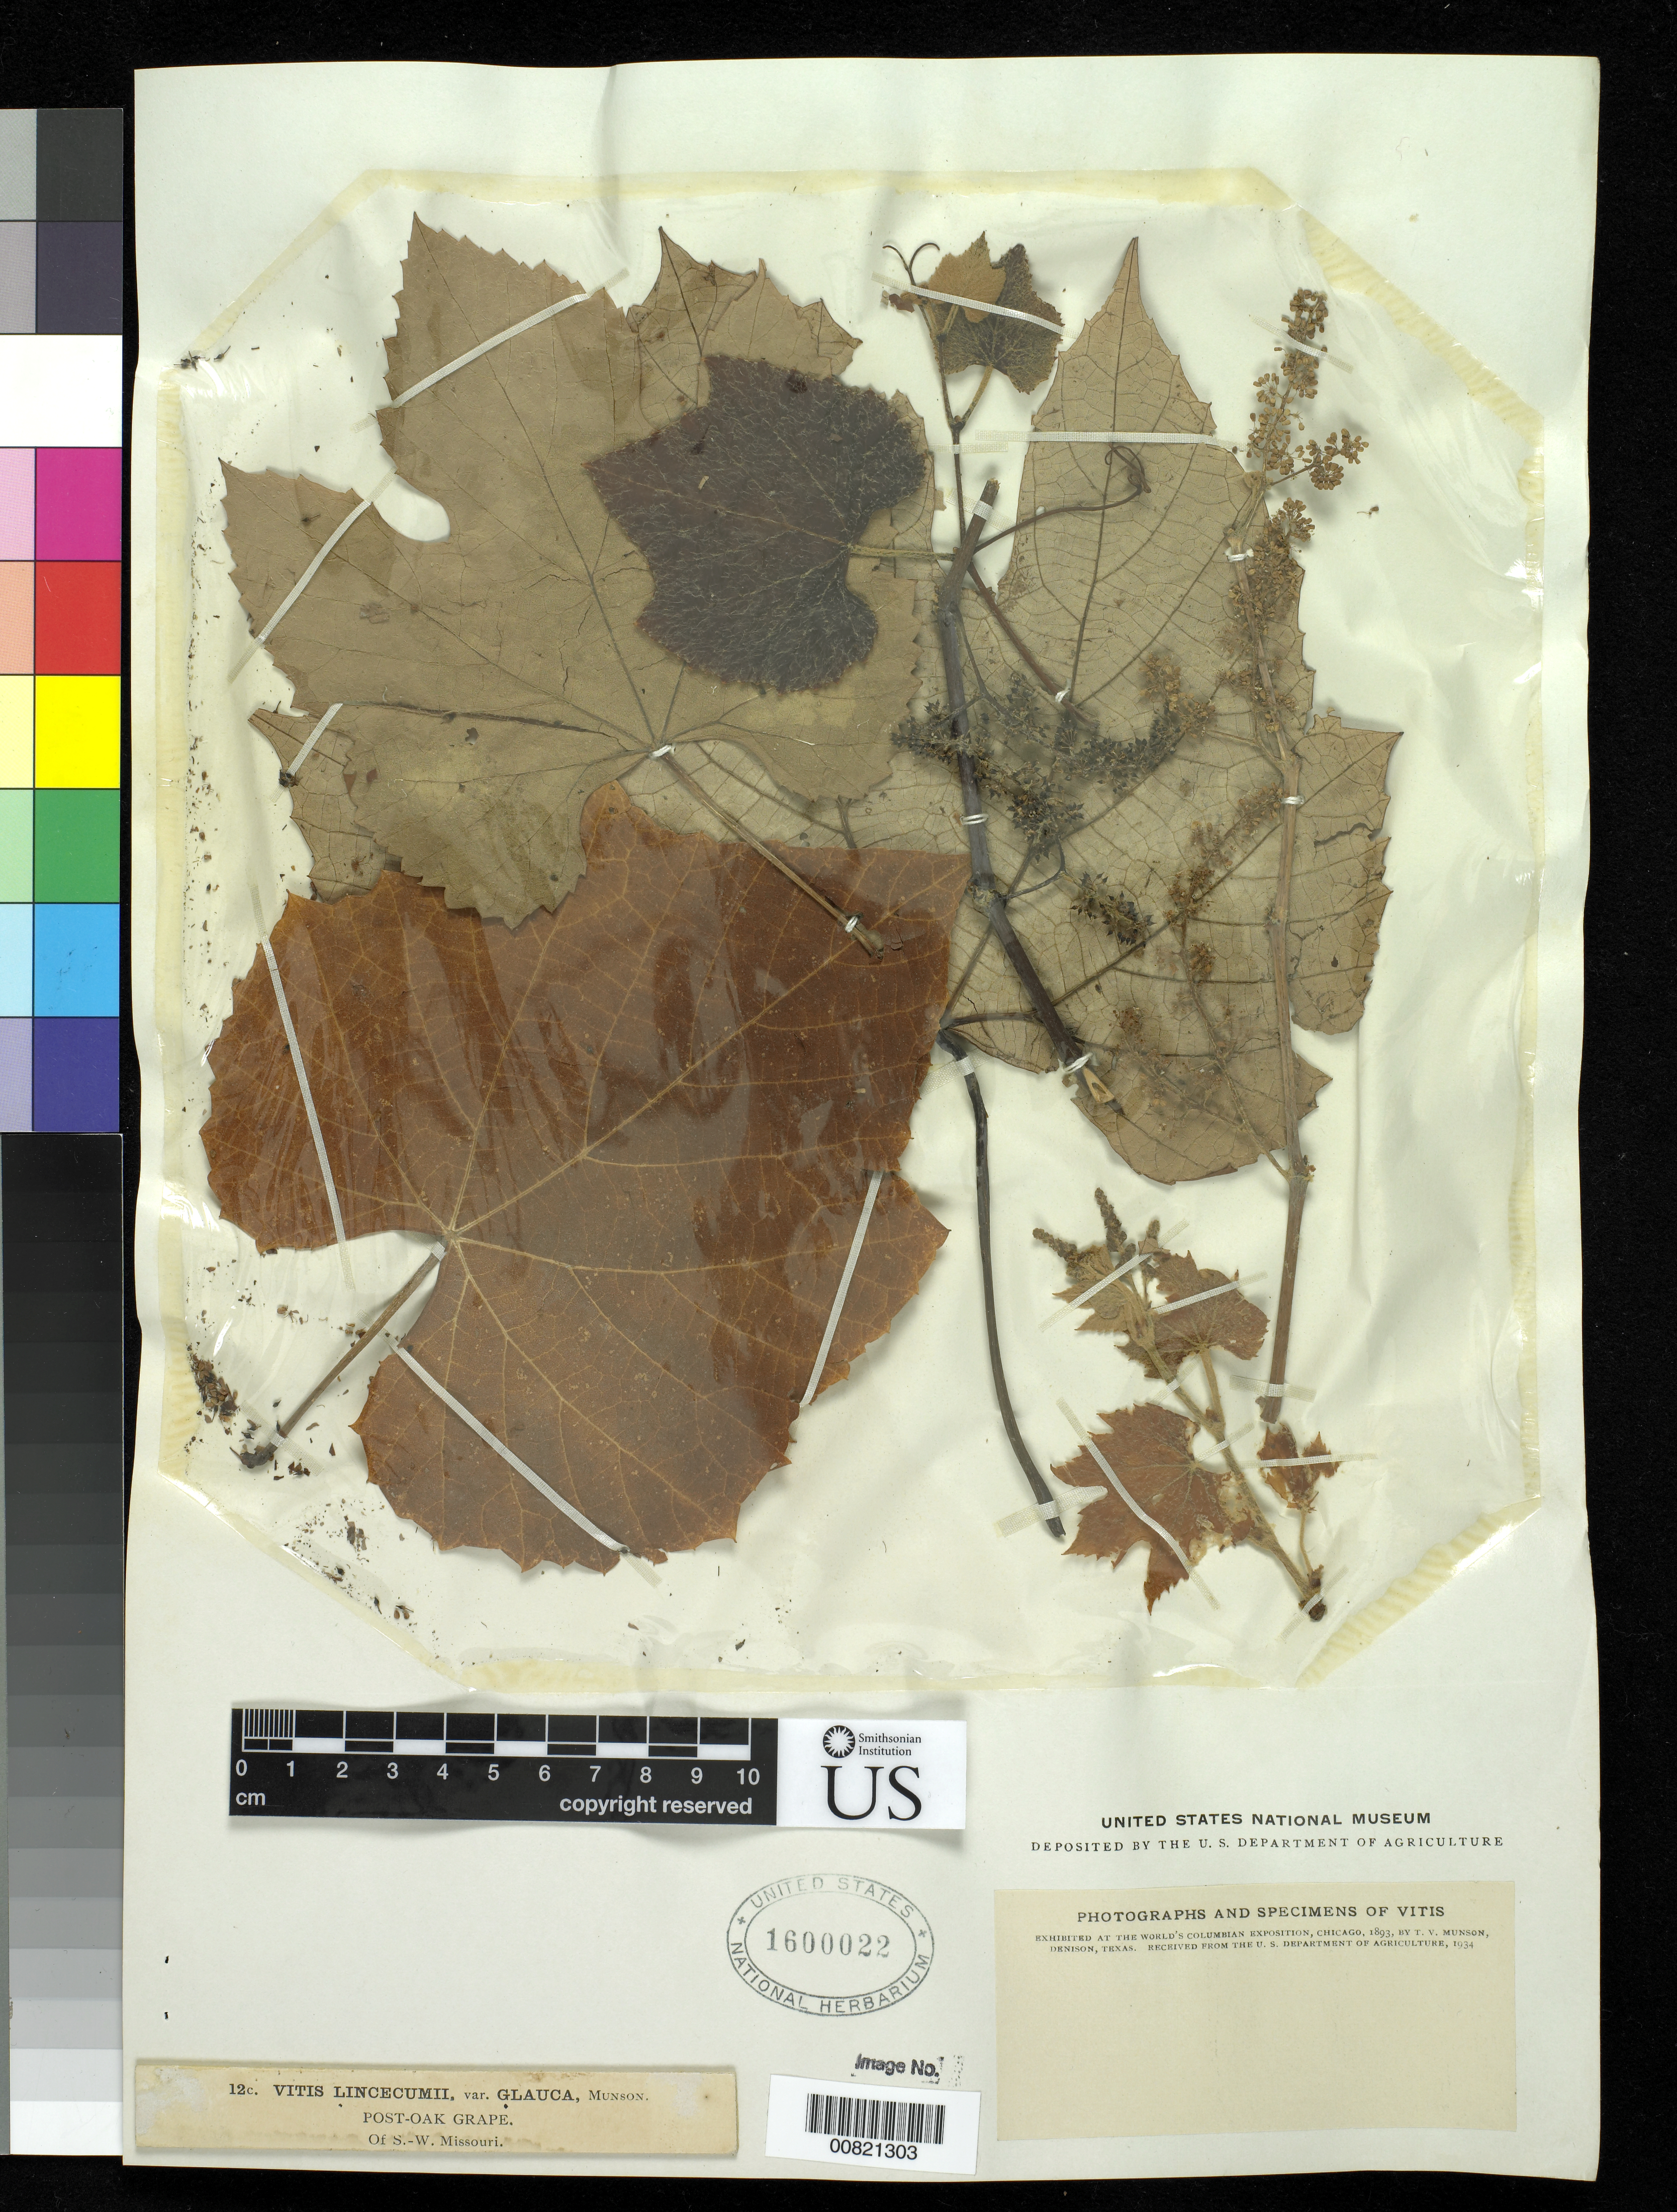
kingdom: Plantae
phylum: Tracheophyta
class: Magnoliopsida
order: Vitales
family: Vitaceae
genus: Vitis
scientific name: Vitis linsecomii var. glauca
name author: Munson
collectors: T. V. Munson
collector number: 12c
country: United States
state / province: Missouri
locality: SW Missouri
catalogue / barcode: US 1600022